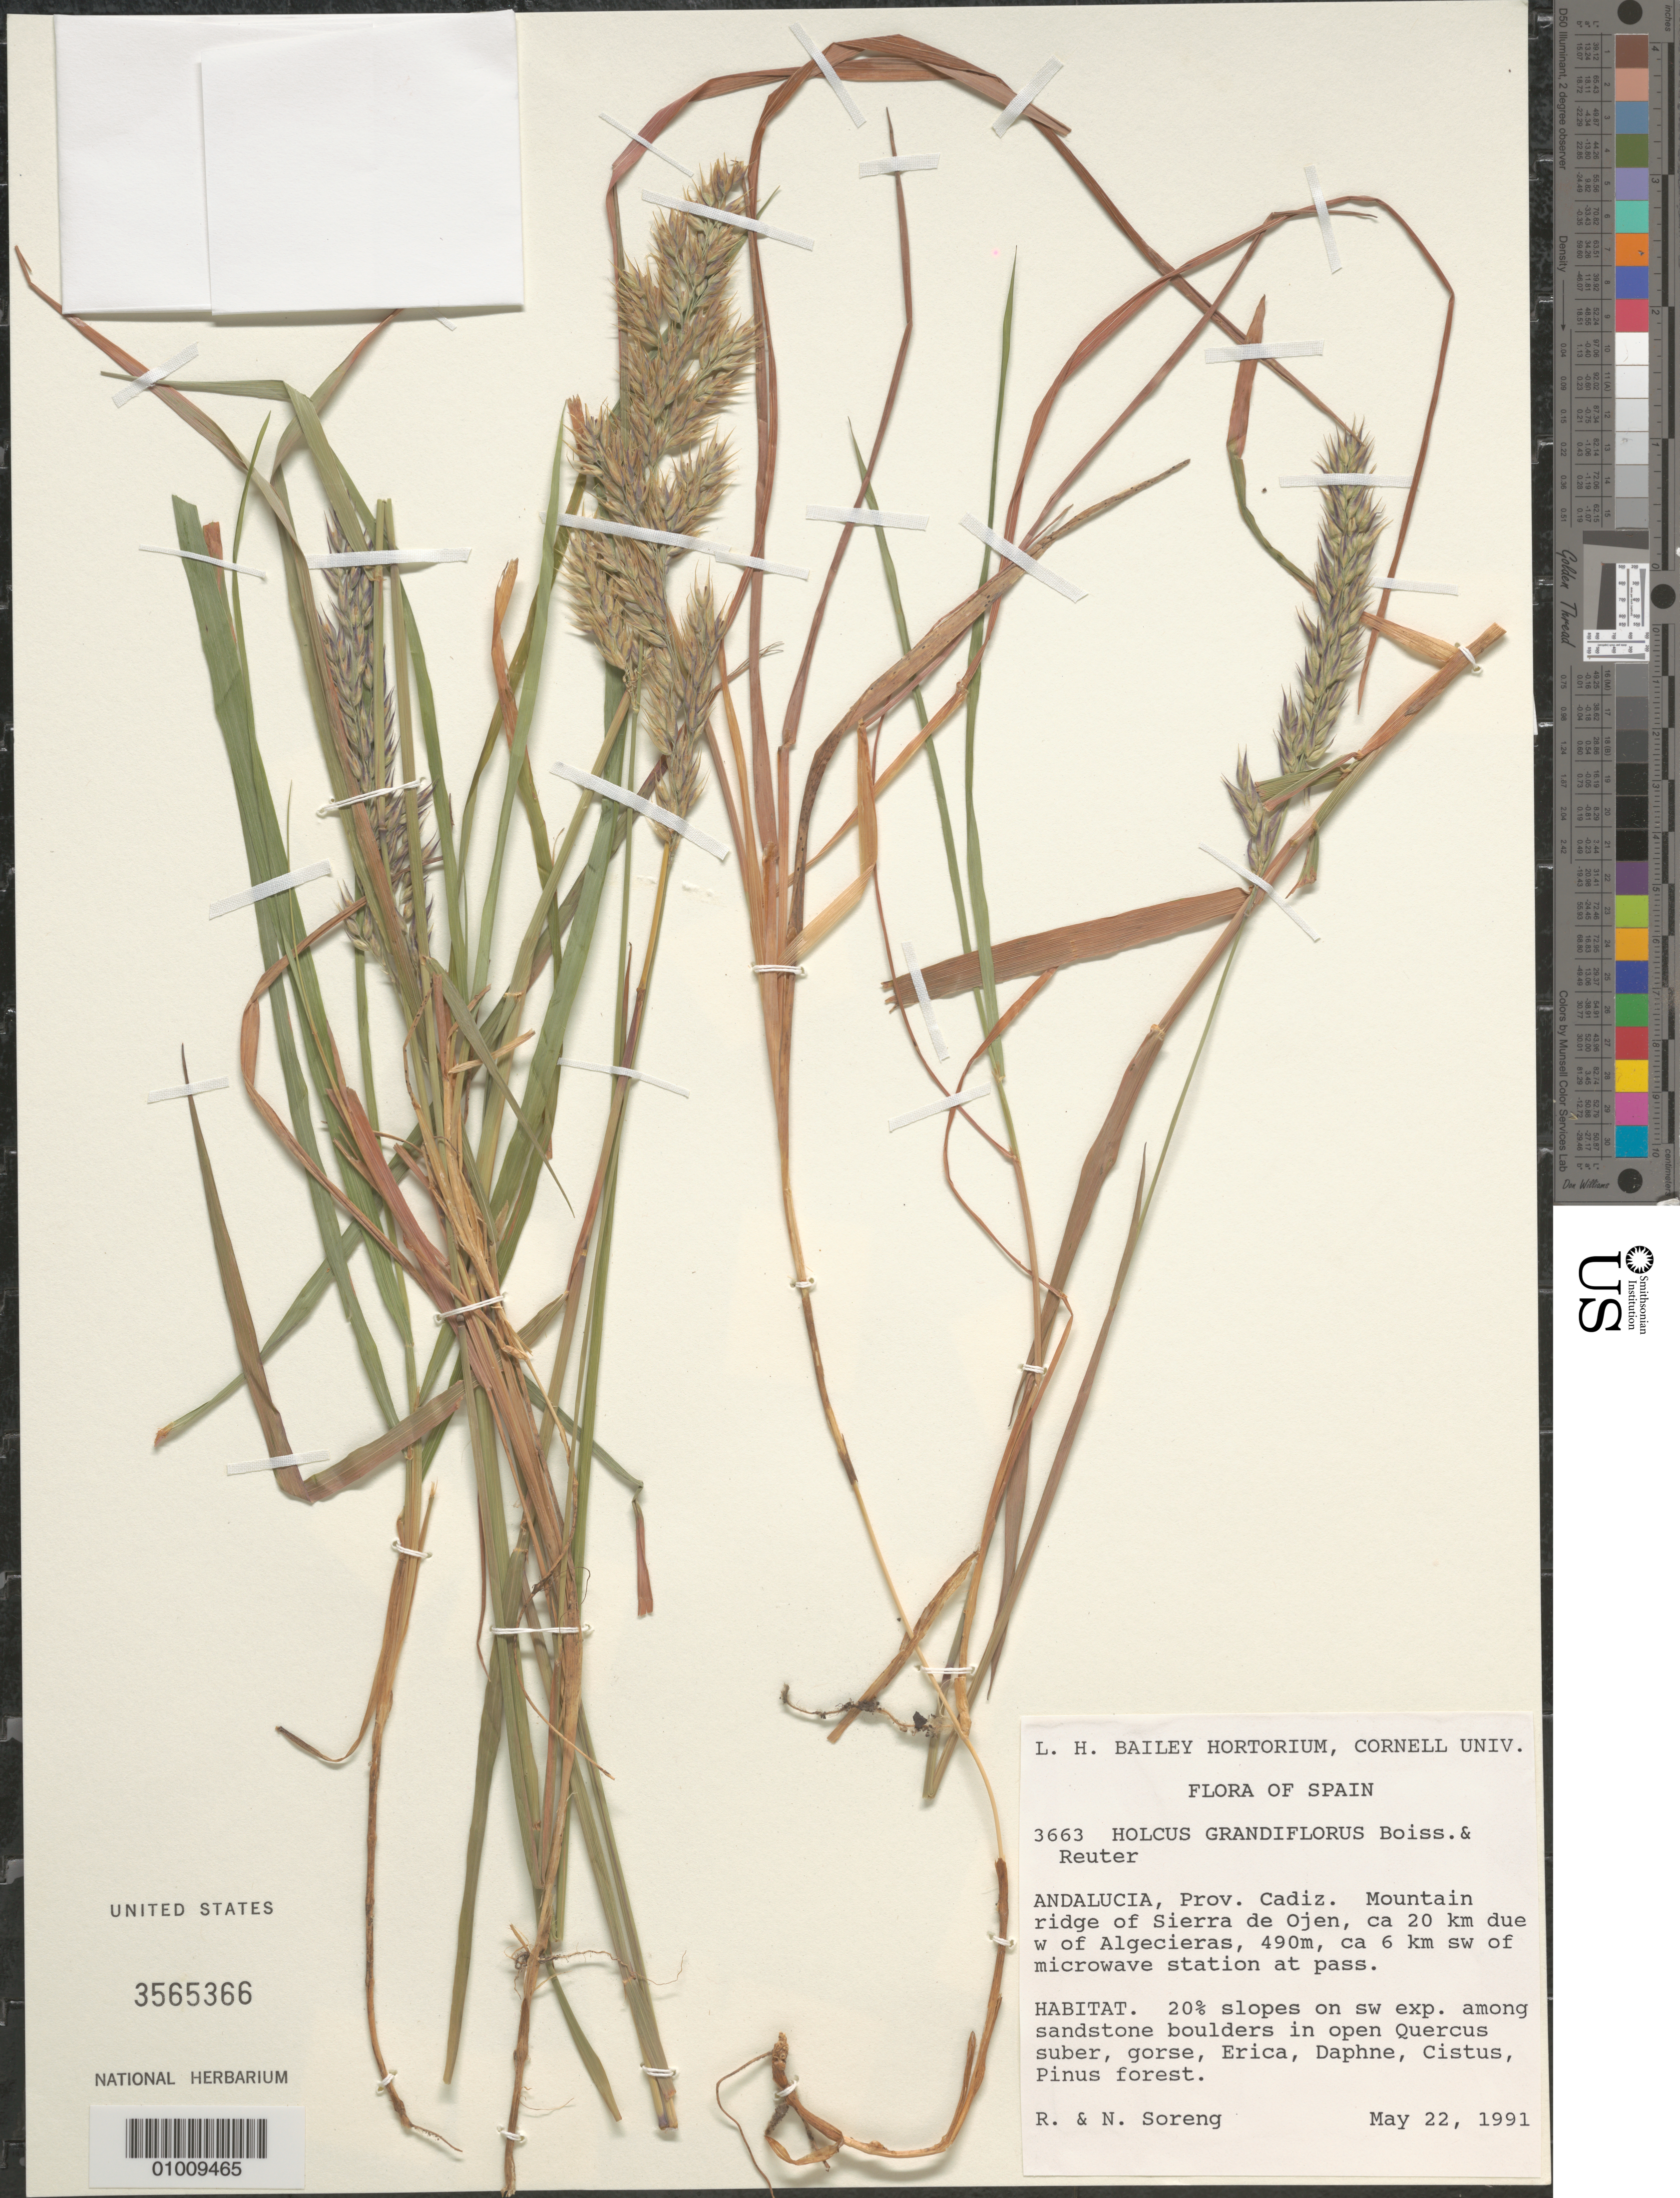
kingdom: Plantae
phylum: Tracheophyta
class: Liliopsida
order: Poales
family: Poaceae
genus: Holcus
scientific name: Holcus grandiflorus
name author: Boiss. & Reut.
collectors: R. J. Soreng & N. L. Soreng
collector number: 3663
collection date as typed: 22 May 1991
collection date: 1991-05-22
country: Spain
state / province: Andalucia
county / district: Cadiz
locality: Mountain ridge of Sierra de Ojen, ca 20 km due W of Algecieras, 490m, ca 6 km SW of microwave station at pass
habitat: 20% slopes on sw exp. among sandstone boulders in open Quercus suber, gorse, Erica, Daphne, Cistus, Pinus forest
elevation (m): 490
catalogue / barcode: US 3565366